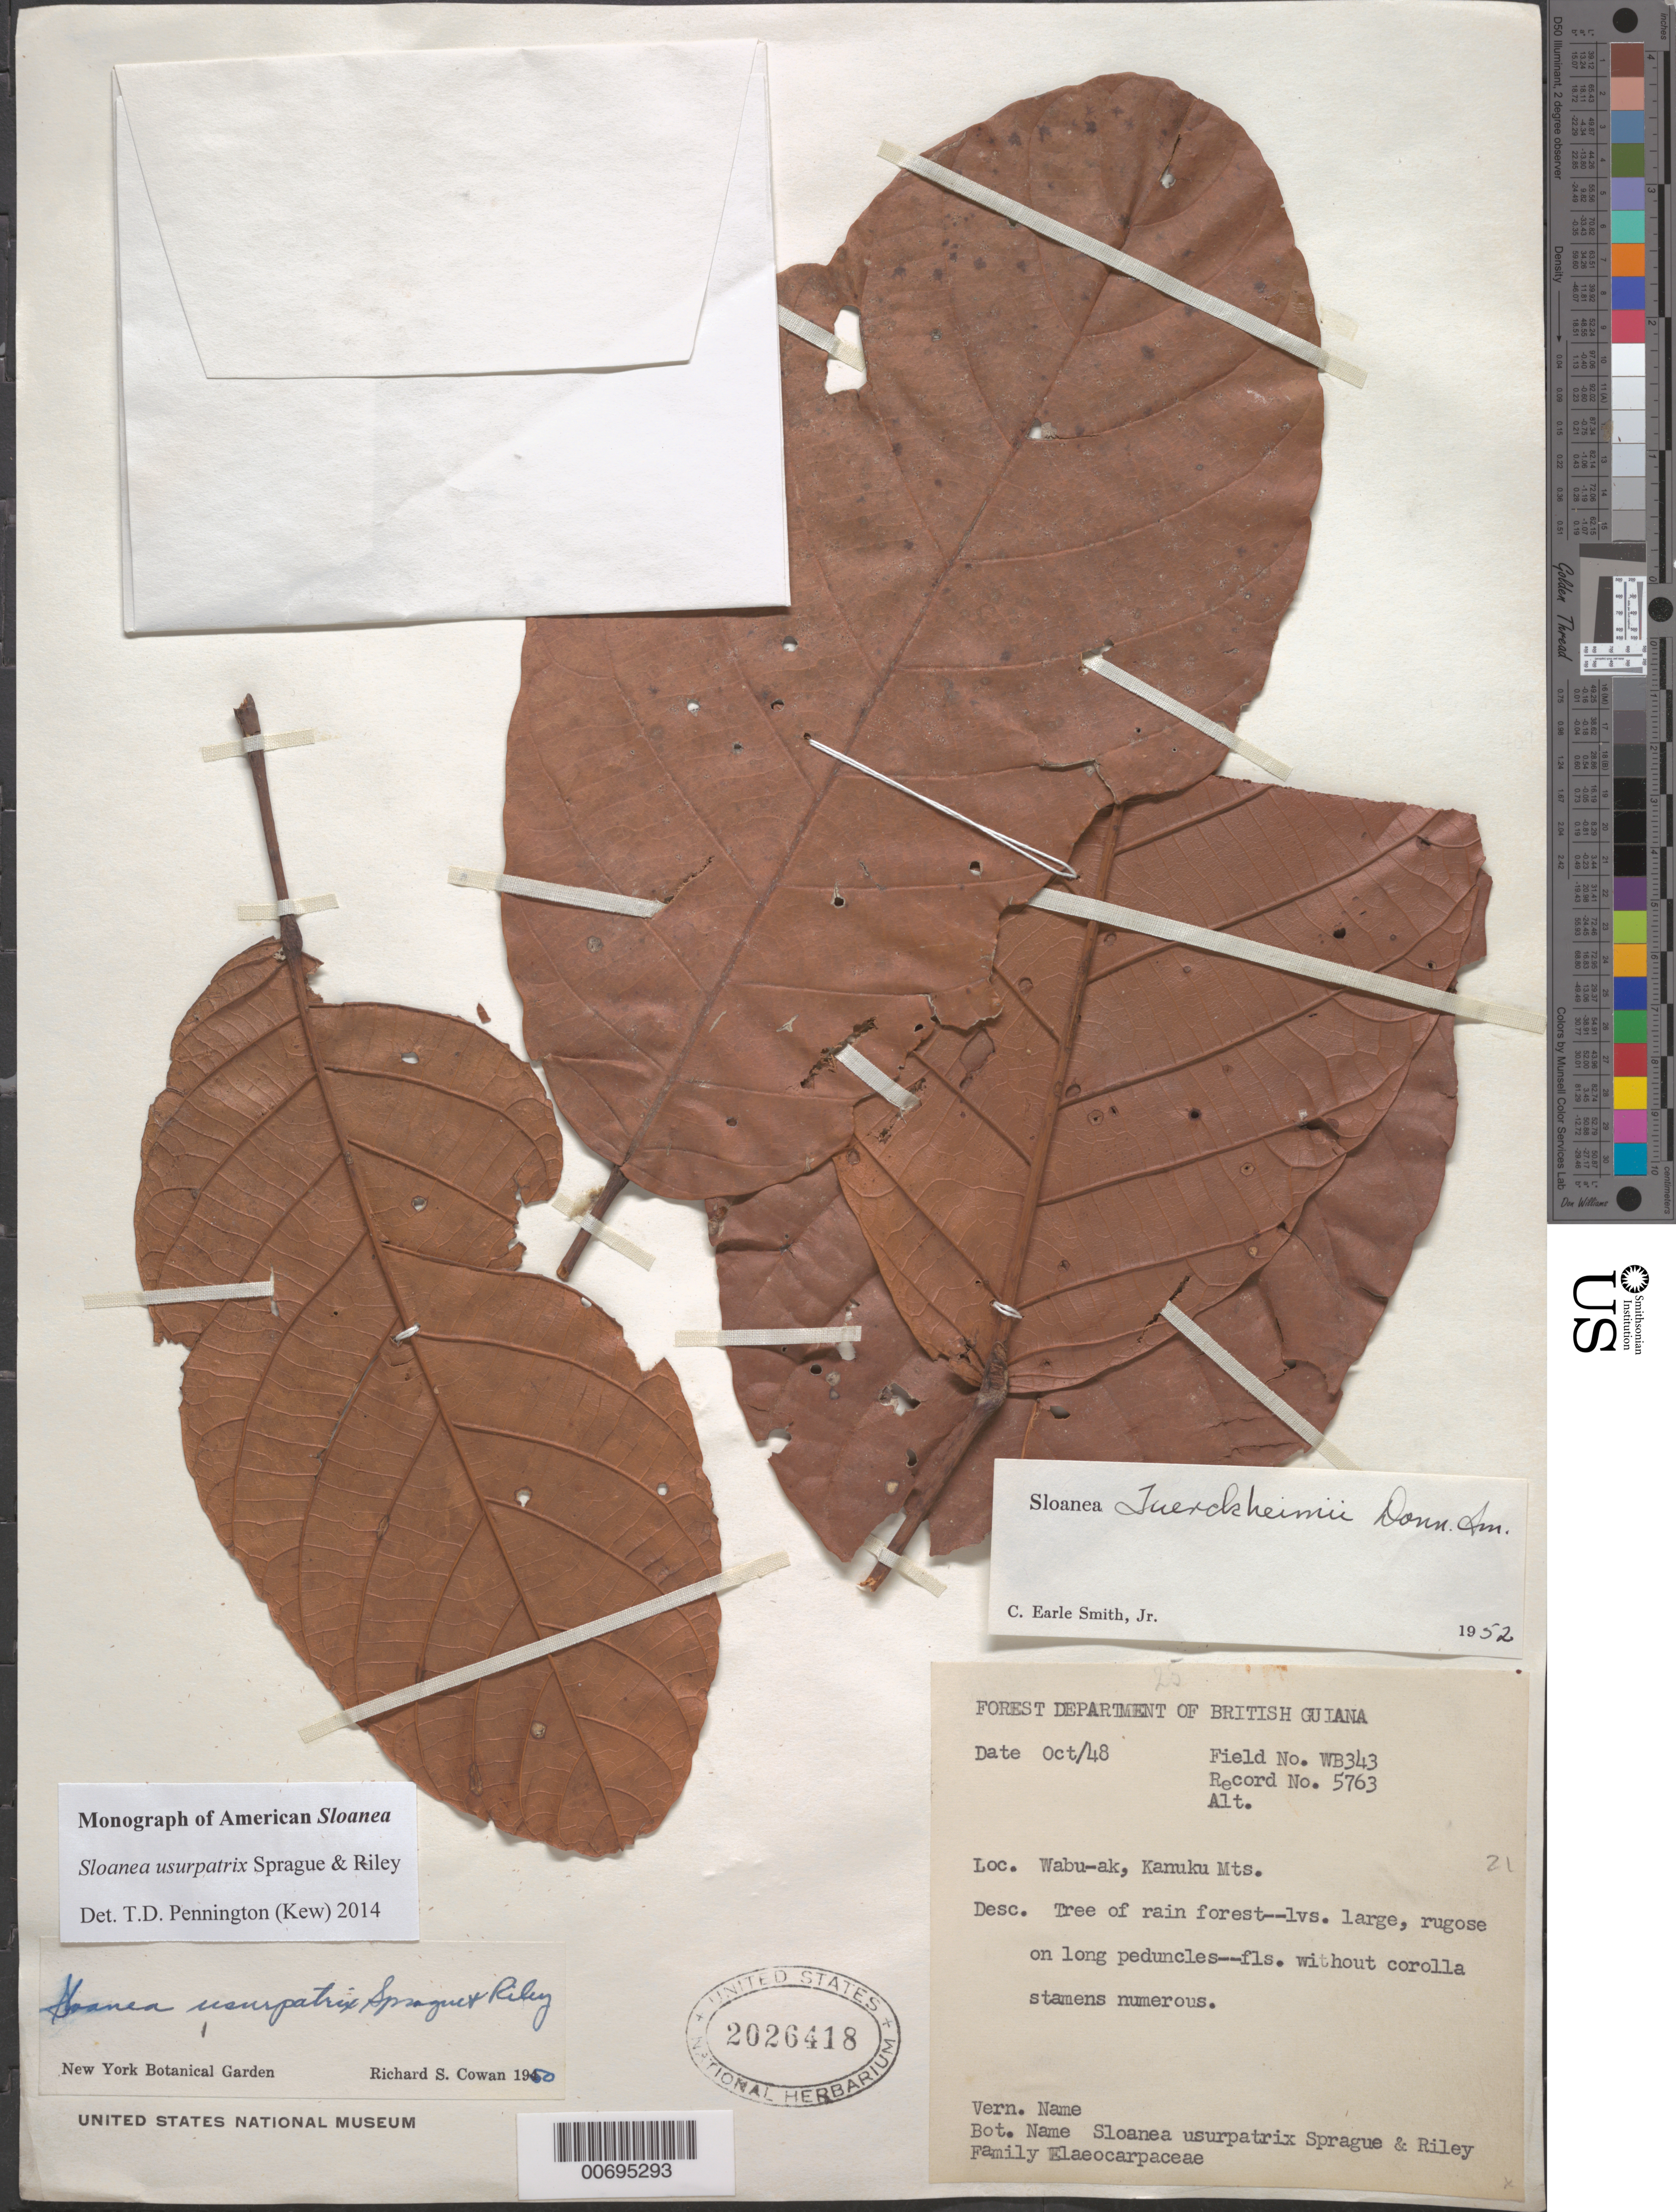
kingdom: Plantae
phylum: Tracheophyta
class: Magnoliopsida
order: Oxalidales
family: Elaeocarpaceae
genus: Sloanea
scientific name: Sloanea usurpatrix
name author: Sprague & L. Riley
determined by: Pennington, T. D., (K)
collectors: Forest Dept. B. G. & British Guiana Forestry Dept.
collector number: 5763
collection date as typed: Oct-48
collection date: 1948-10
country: Guyana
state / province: U. Takutu-U. Essequibo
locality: Wabuwak Mt., Kanuku Mts.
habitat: Rainforest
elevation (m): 610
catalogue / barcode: US 2026418